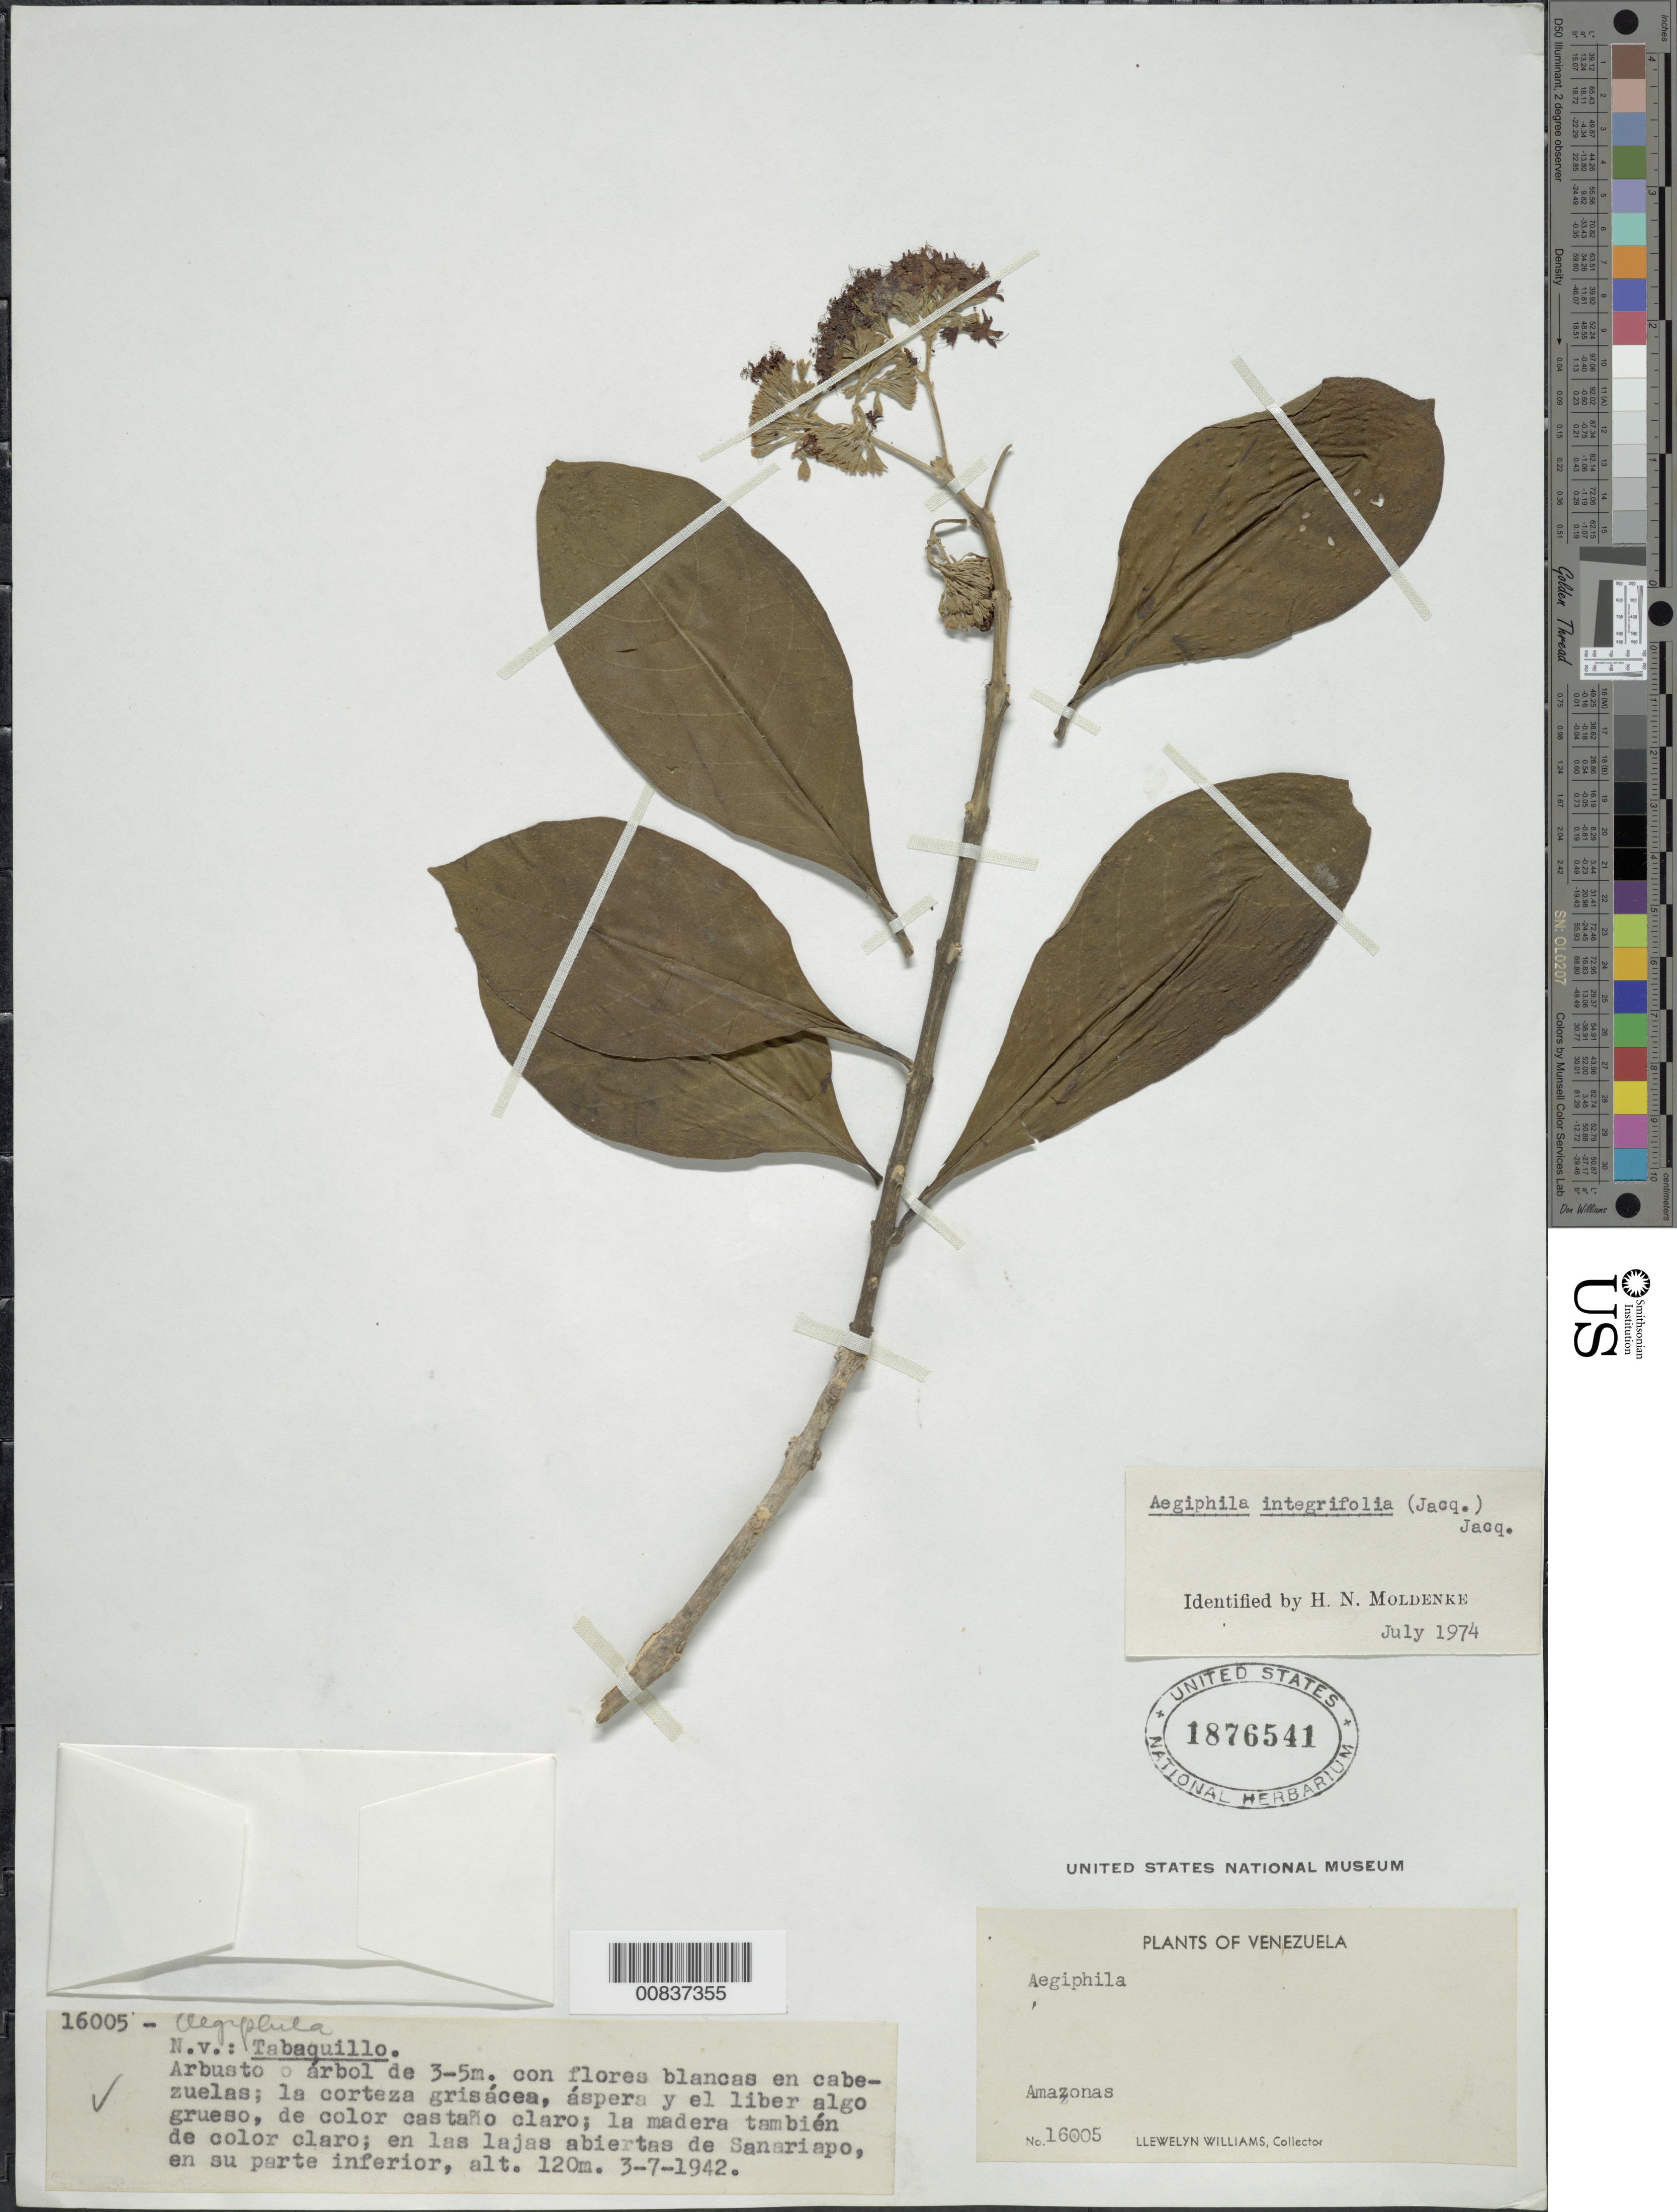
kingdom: Plantae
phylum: Tracheophyta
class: Magnoliopsida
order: Lamiales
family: Lamiaceae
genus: Aegiphila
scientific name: Aegiphila integrifolia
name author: (Jacq.) B.D. Jacks.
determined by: Moldenke, H. N.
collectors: Ll. Williams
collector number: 16005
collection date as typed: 3-Jul-42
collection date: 1942-07-03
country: Venezuela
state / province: Amazonas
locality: Río Sanariapo, en su parte inferior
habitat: Lajas abiertas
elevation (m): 120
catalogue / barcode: US 1876541